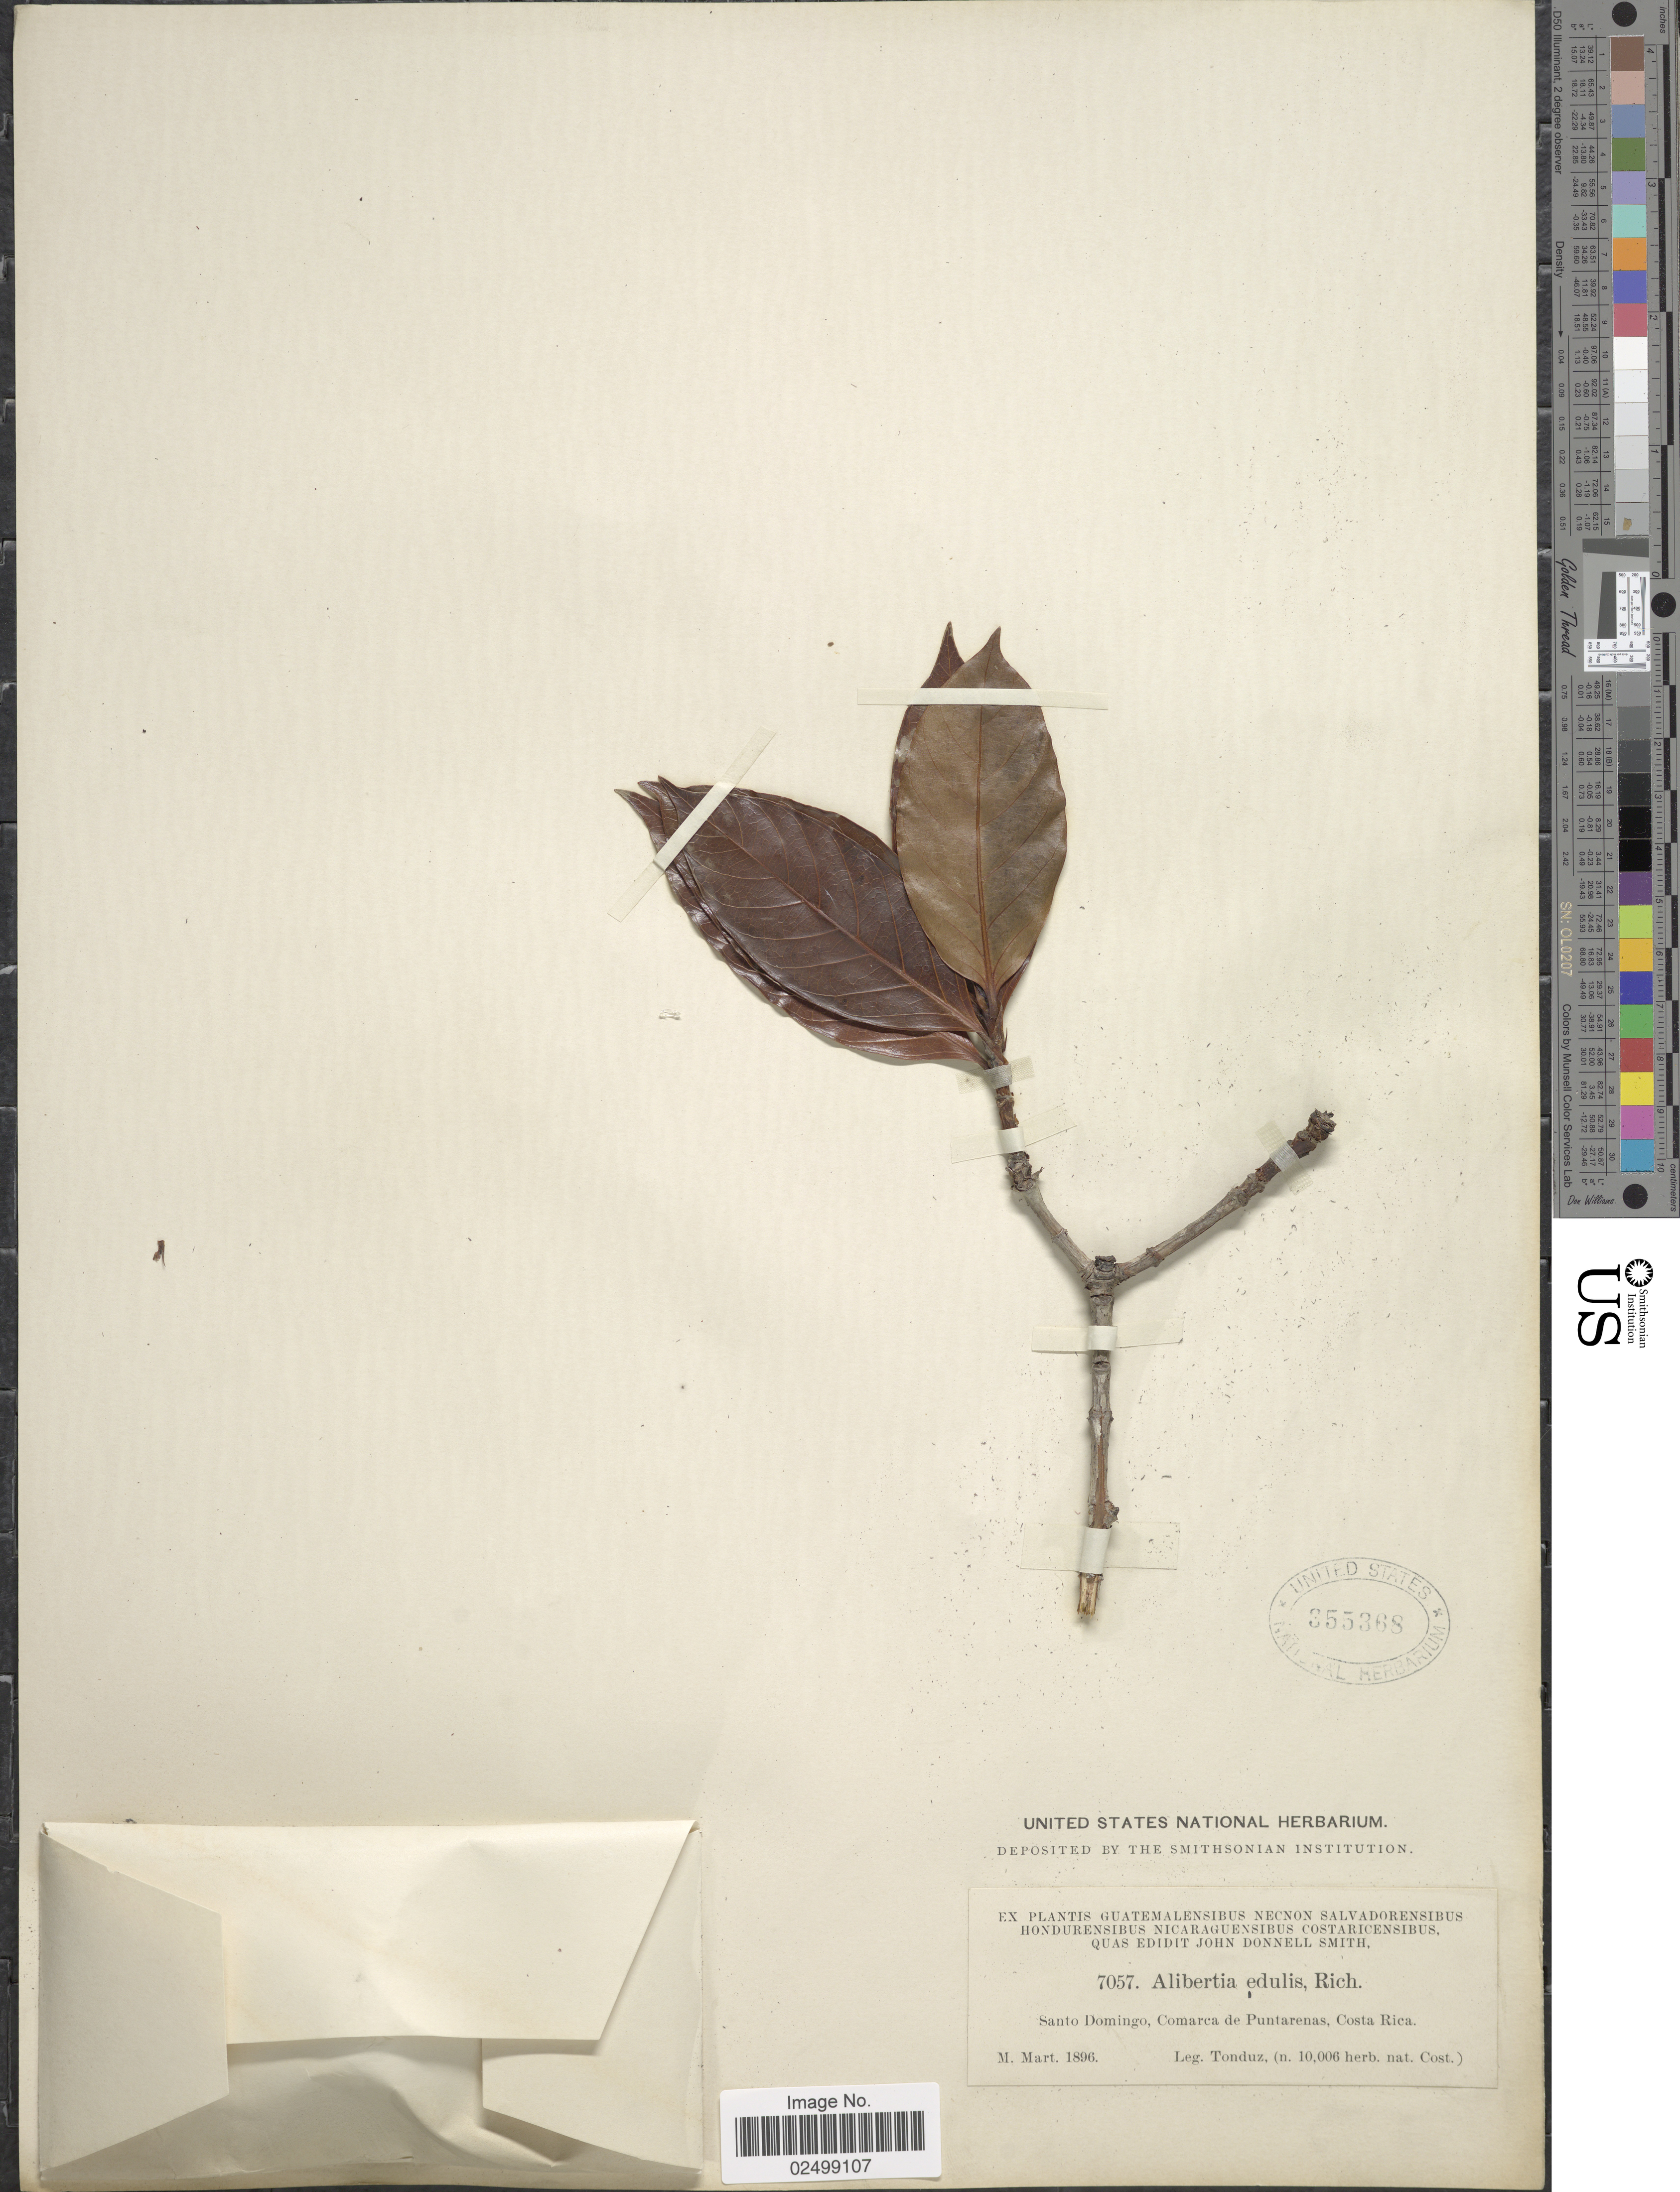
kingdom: Plantae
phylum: Tracheophyta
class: Magnoliopsida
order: Gentianales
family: Rubiaceae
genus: Alibertia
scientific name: Alibertia edulis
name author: (Rich.) A. Rich. ex DC.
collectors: A. Tonduz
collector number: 7057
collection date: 1896-03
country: Costa Rica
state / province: Puntarenas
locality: Santo Domingo, Comarca de Puntarenas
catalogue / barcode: US 355368